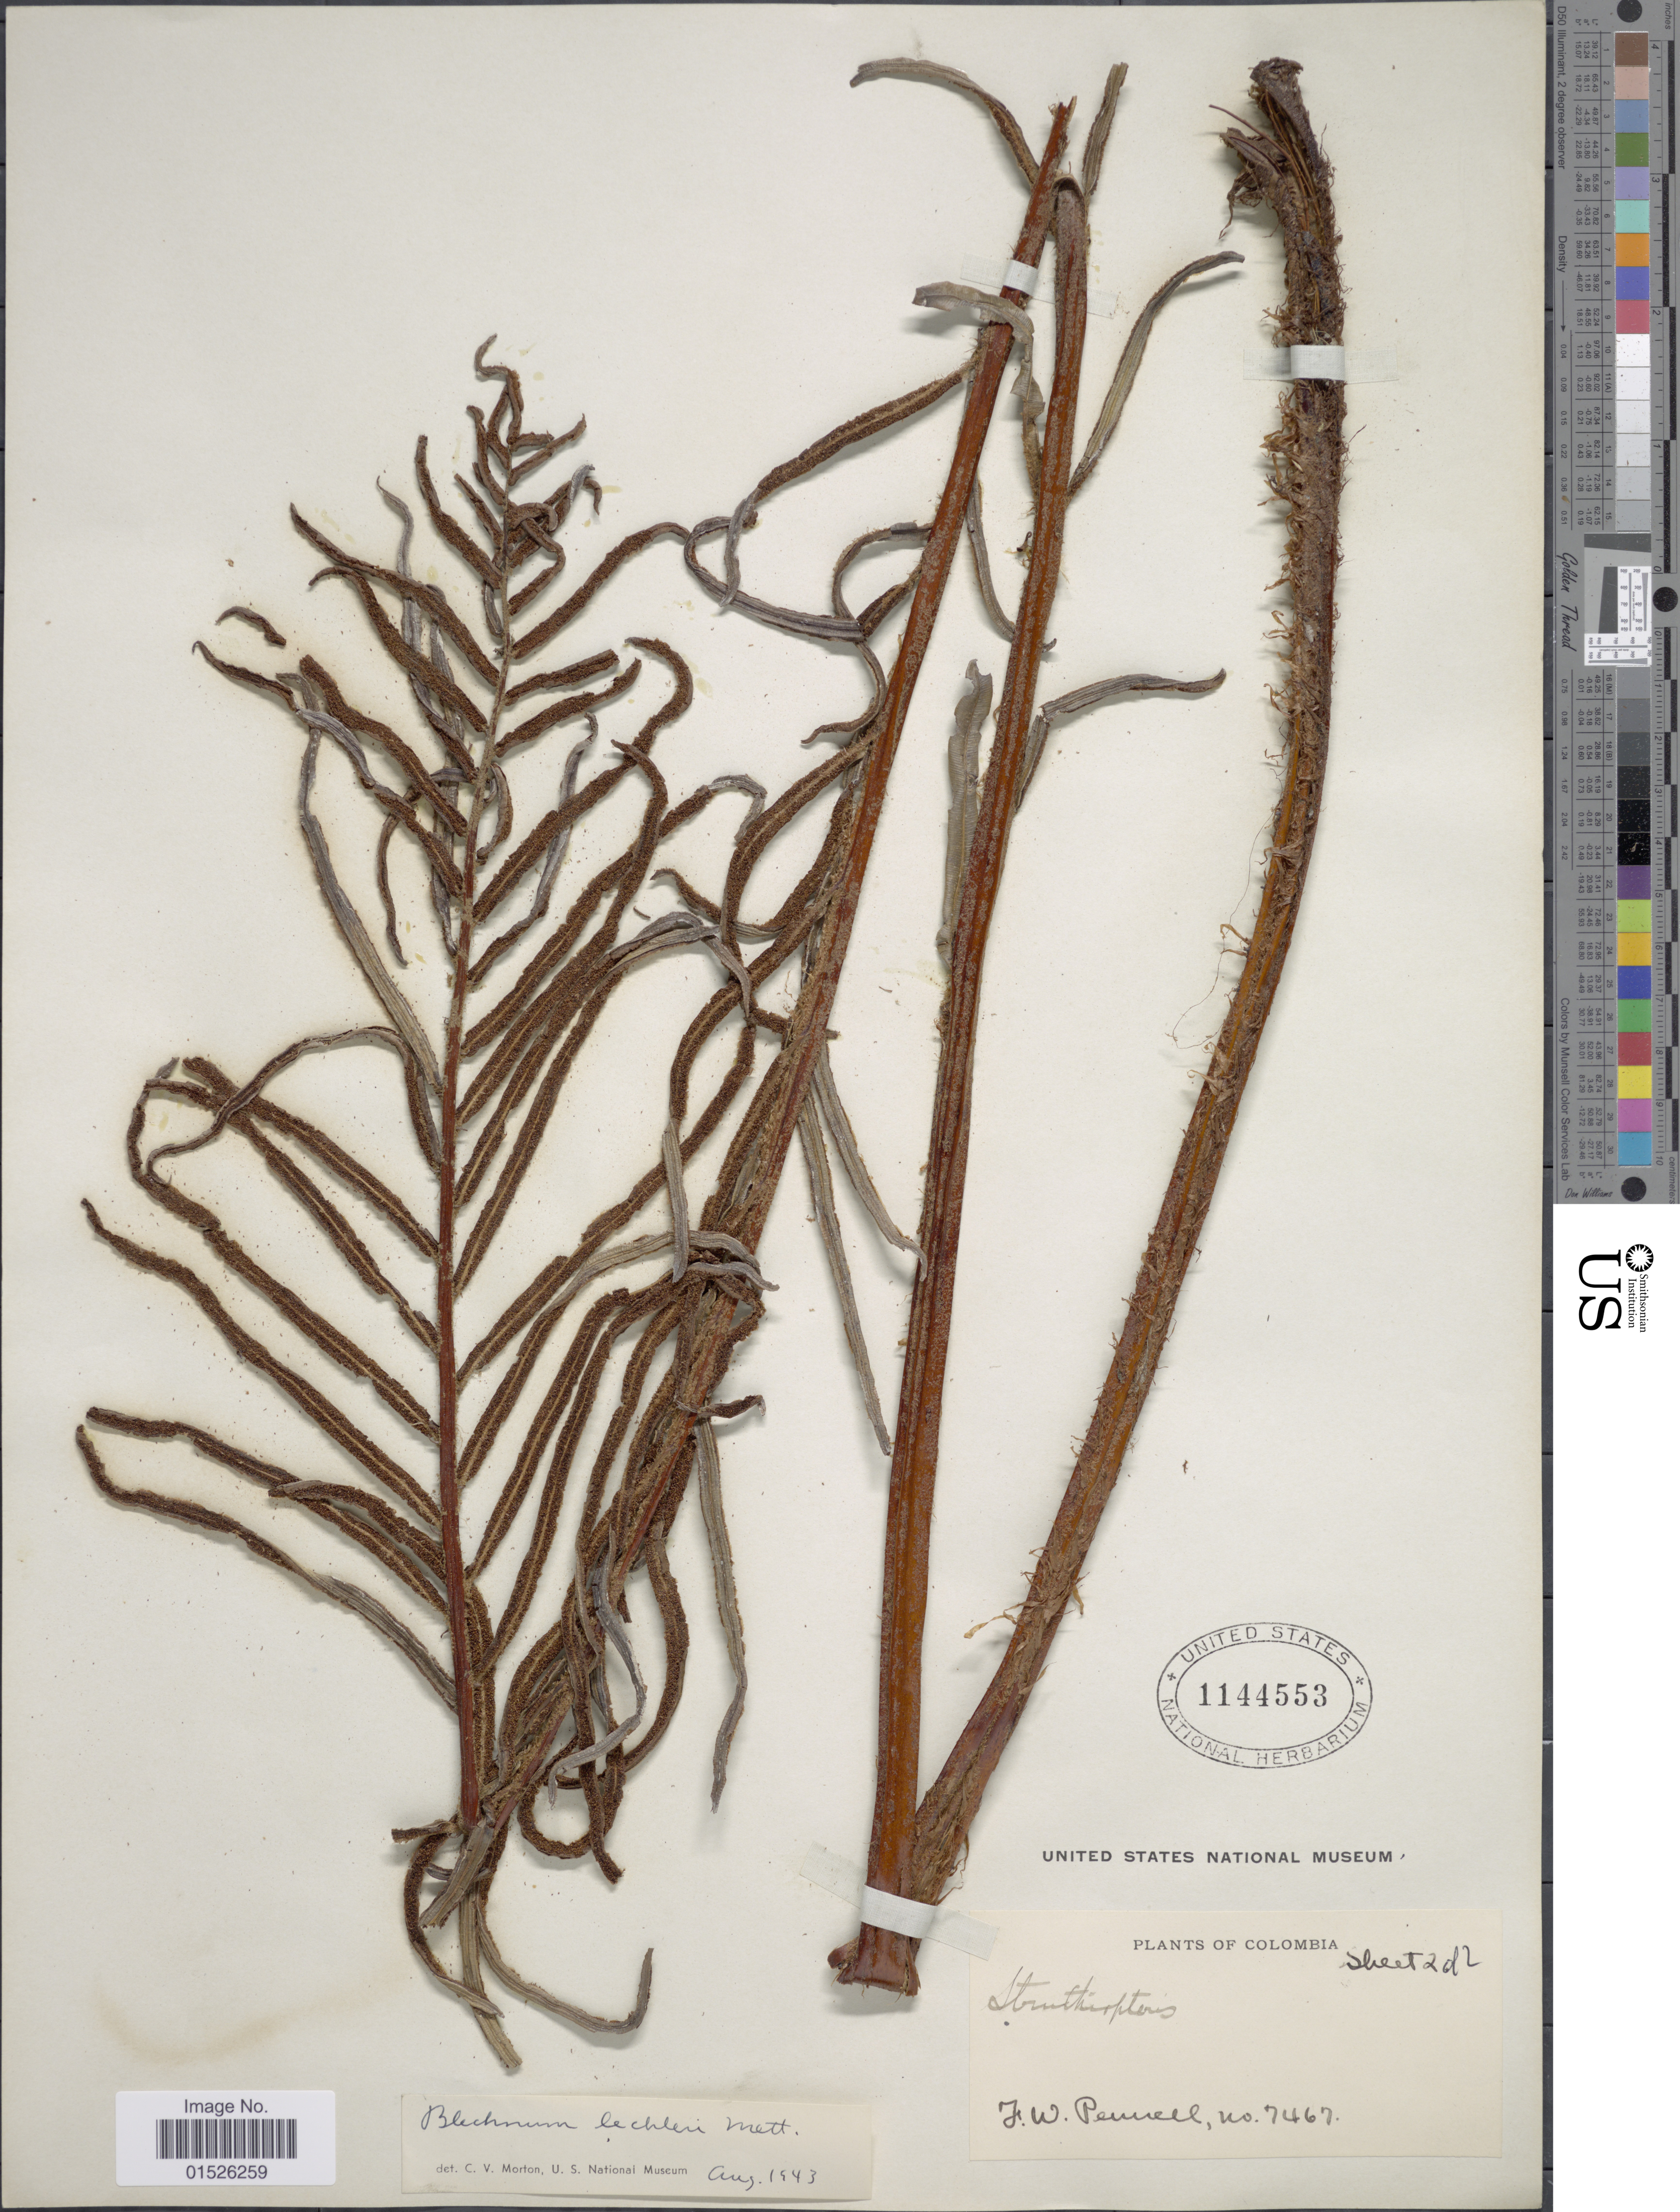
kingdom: Plantae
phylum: Tracheophyta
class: Polypodiopsida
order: Polypodiales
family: Blechnaceae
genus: Blechnum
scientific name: Blechnum lechleri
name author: Mett.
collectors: F. W. Pennell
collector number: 7467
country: Colombia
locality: Colombia.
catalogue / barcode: US 1144553